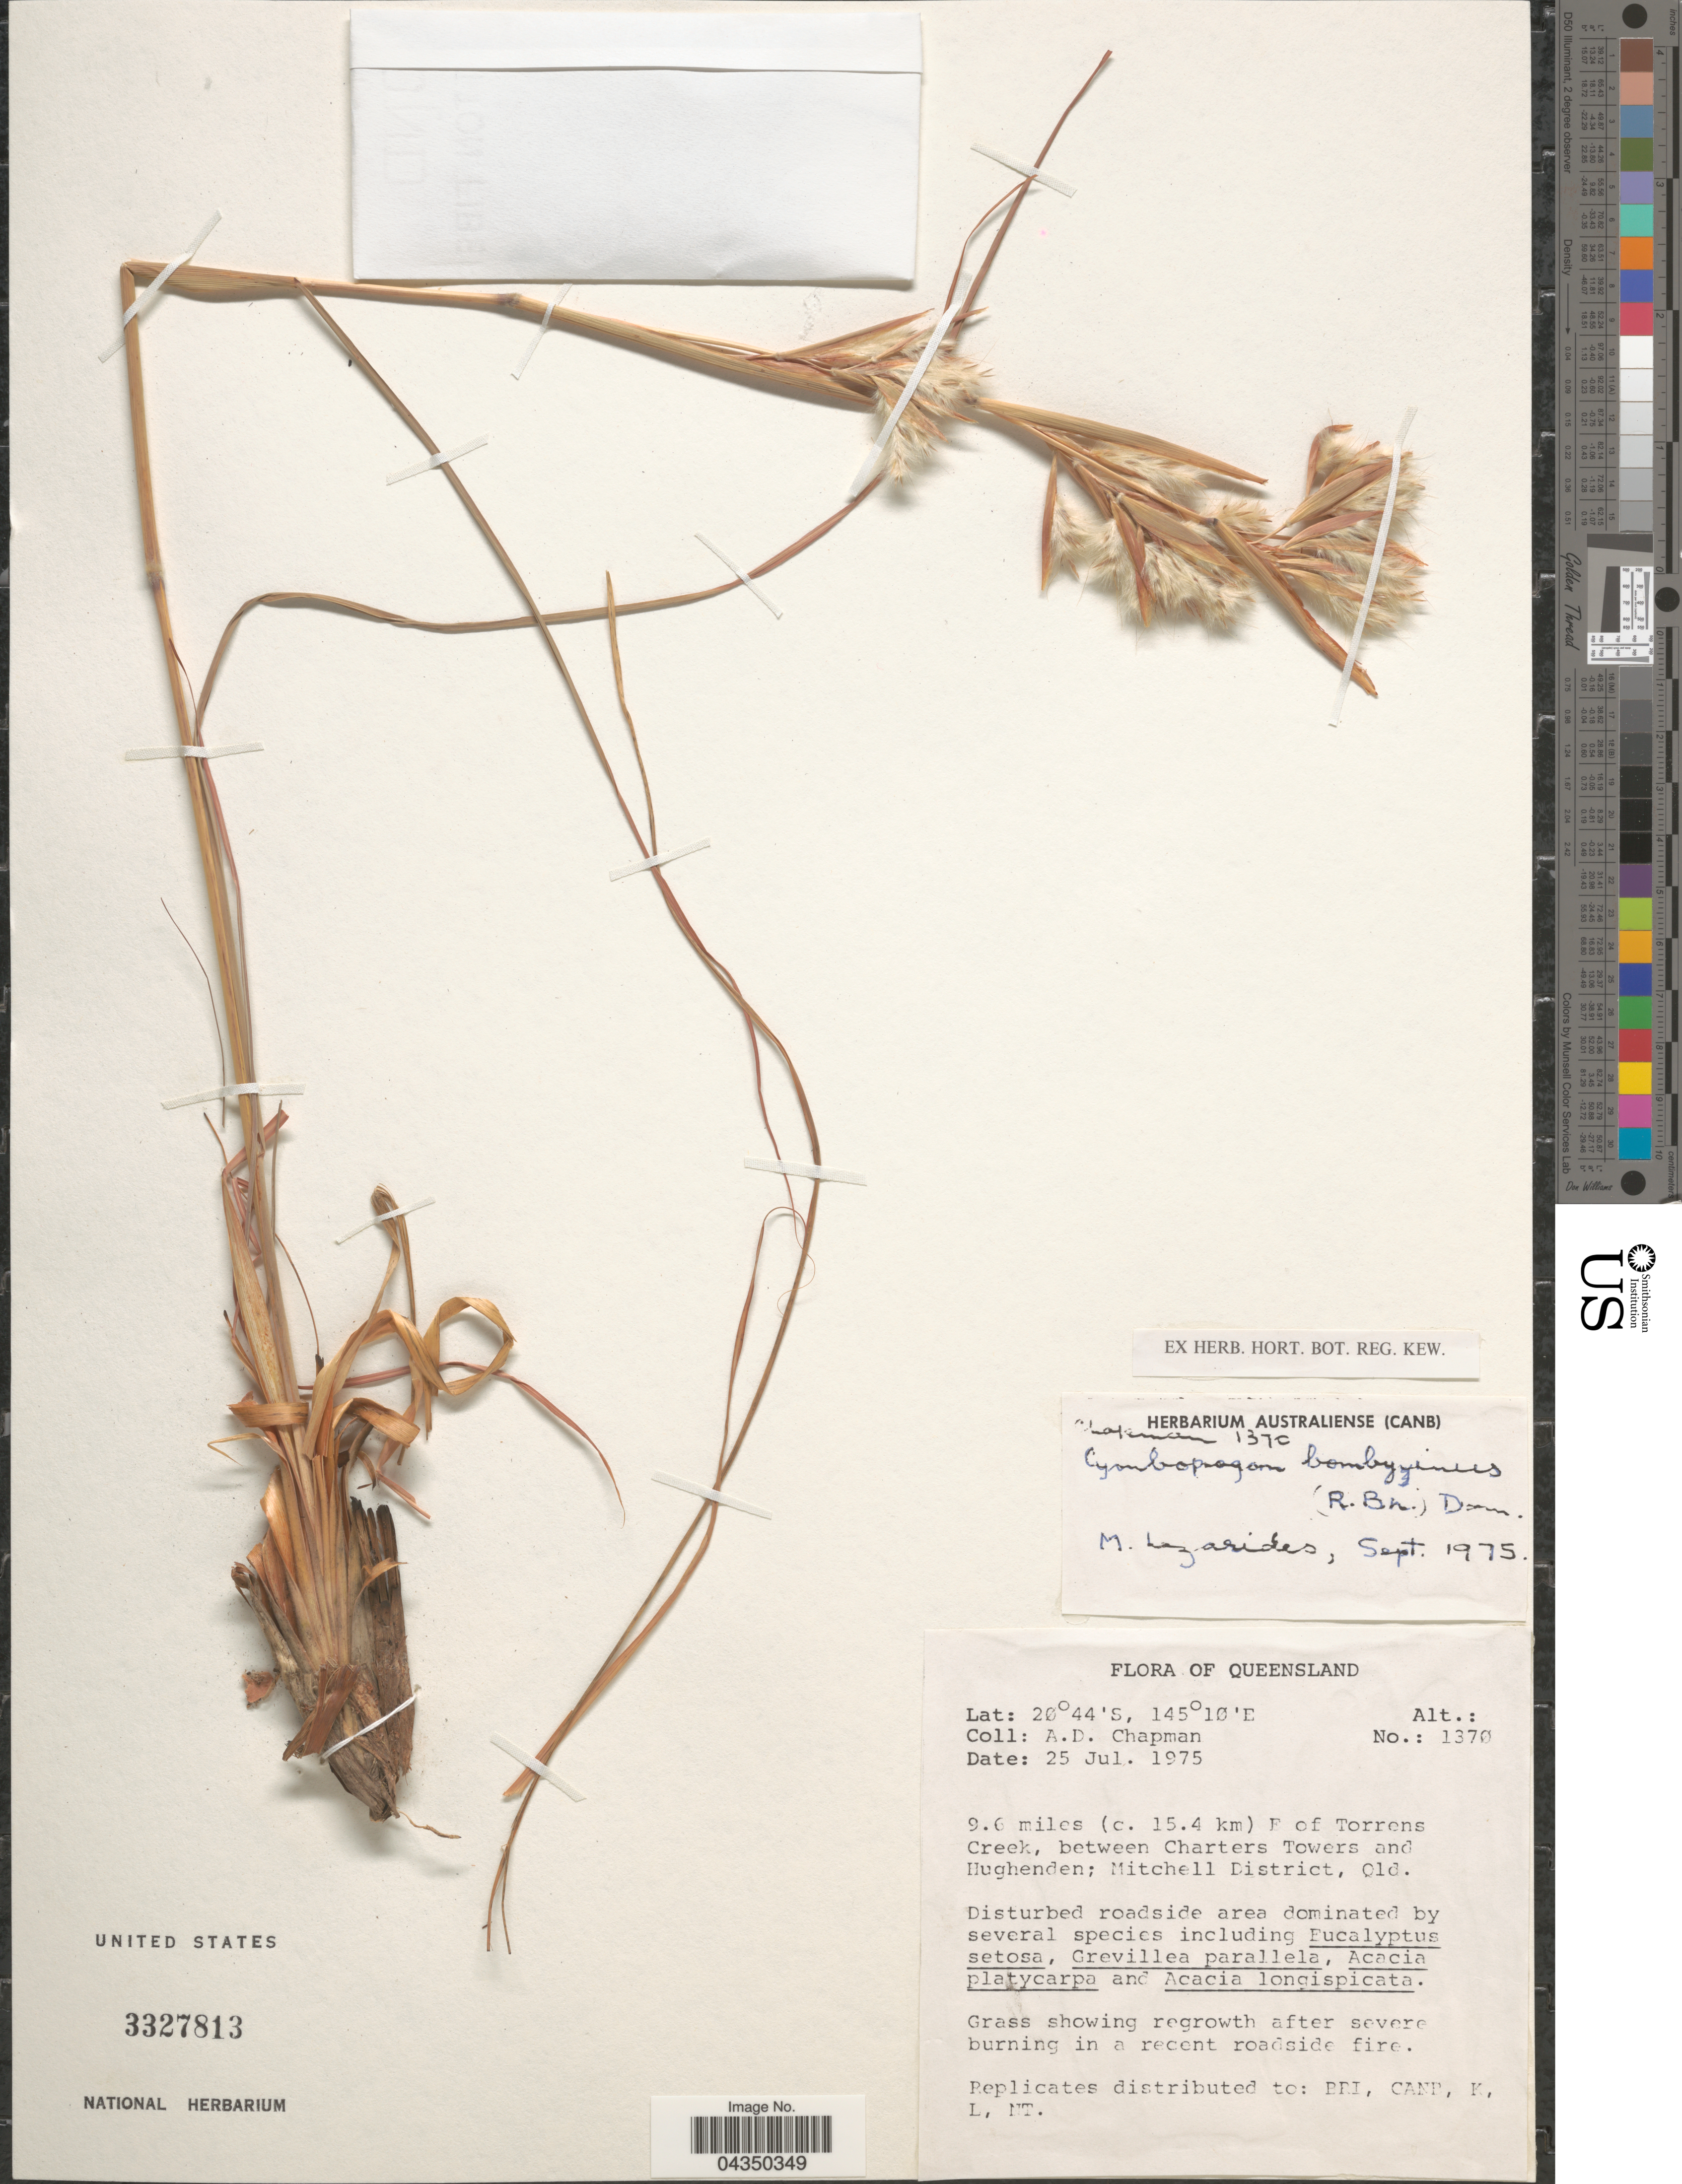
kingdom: Plantae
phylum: Tracheophyta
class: Liliopsida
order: Poales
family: Poaceae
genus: Cymbopogon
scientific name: Cymbopogon bombycinus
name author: A. Camus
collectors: A. D. Chapman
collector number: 1370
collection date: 1975-07-25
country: Australia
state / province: Queensland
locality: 9.6 miles (c. 15.4 km) E of Torrens Creek, between Charters Towers and Hughenden; Mitchell District, Qld.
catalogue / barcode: US 3327813